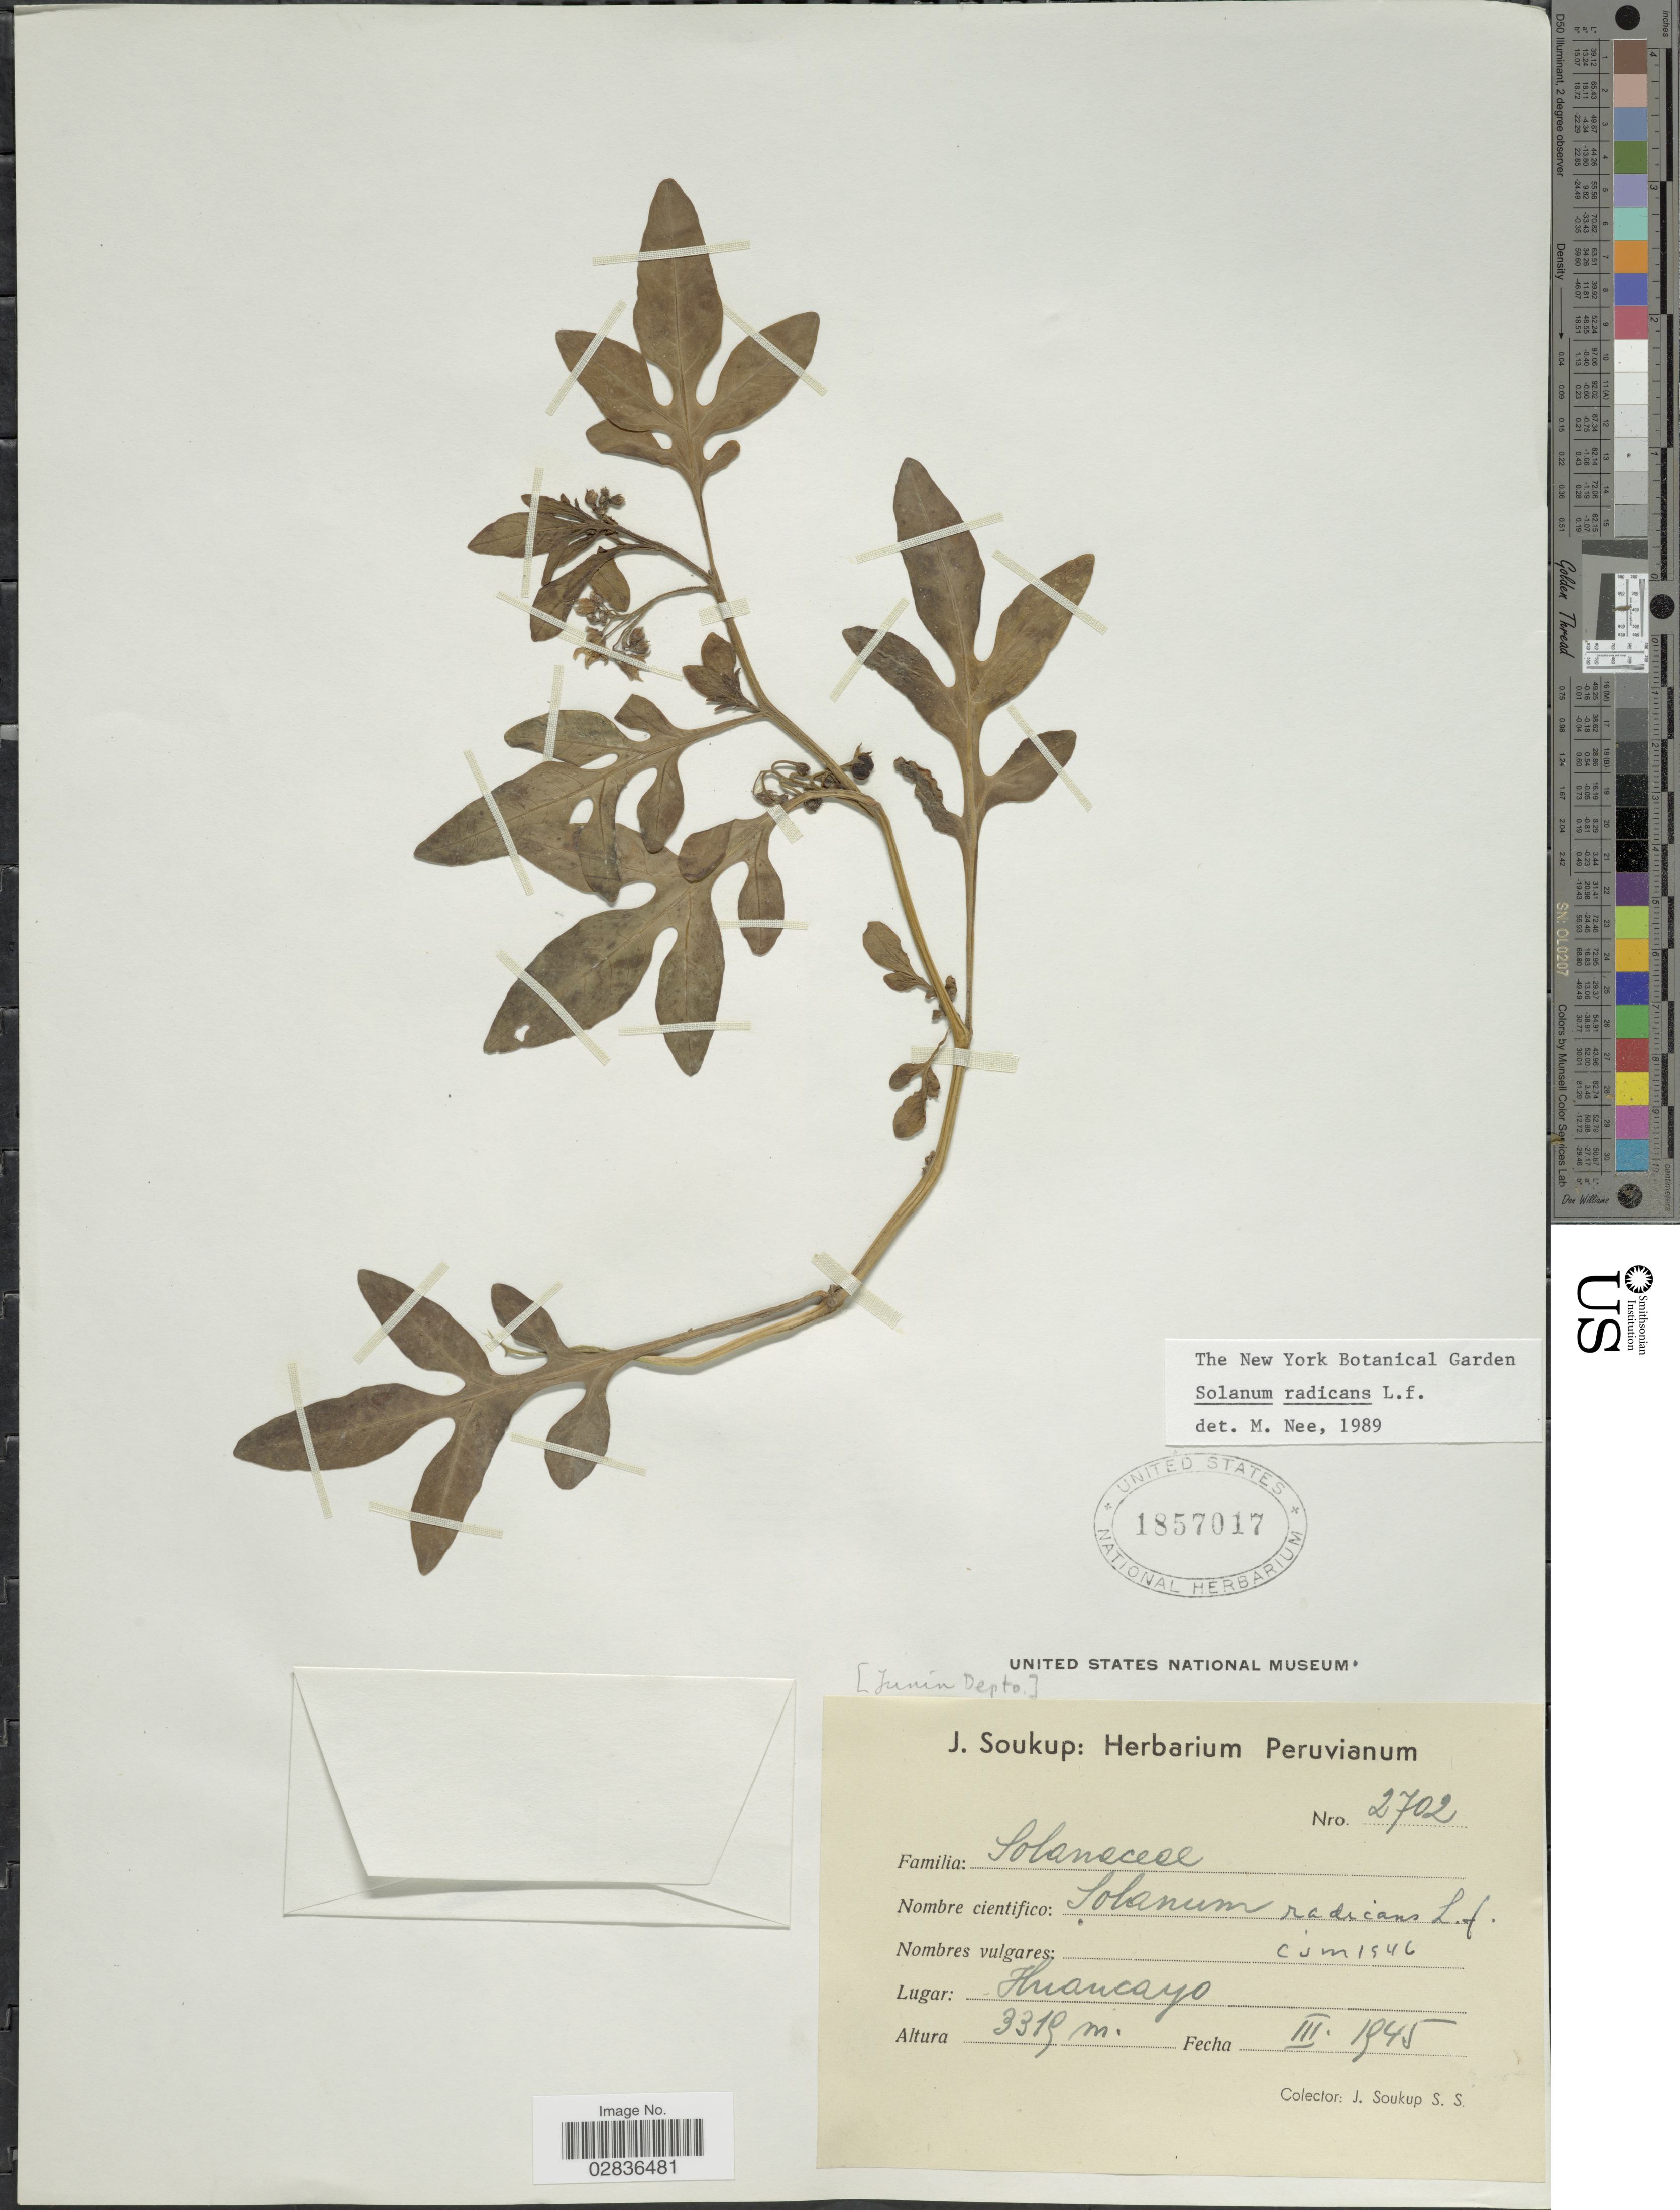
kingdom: Plantae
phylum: Tracheophyta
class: Magnoliopsida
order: Solanales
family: Solanaceae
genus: Solanum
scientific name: Solanum radicans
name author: L. f.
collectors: J. Soukup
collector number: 2702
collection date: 1945-03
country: Peru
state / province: Junín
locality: Junin Depto. Huancayo.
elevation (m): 3319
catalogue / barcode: US 1857017